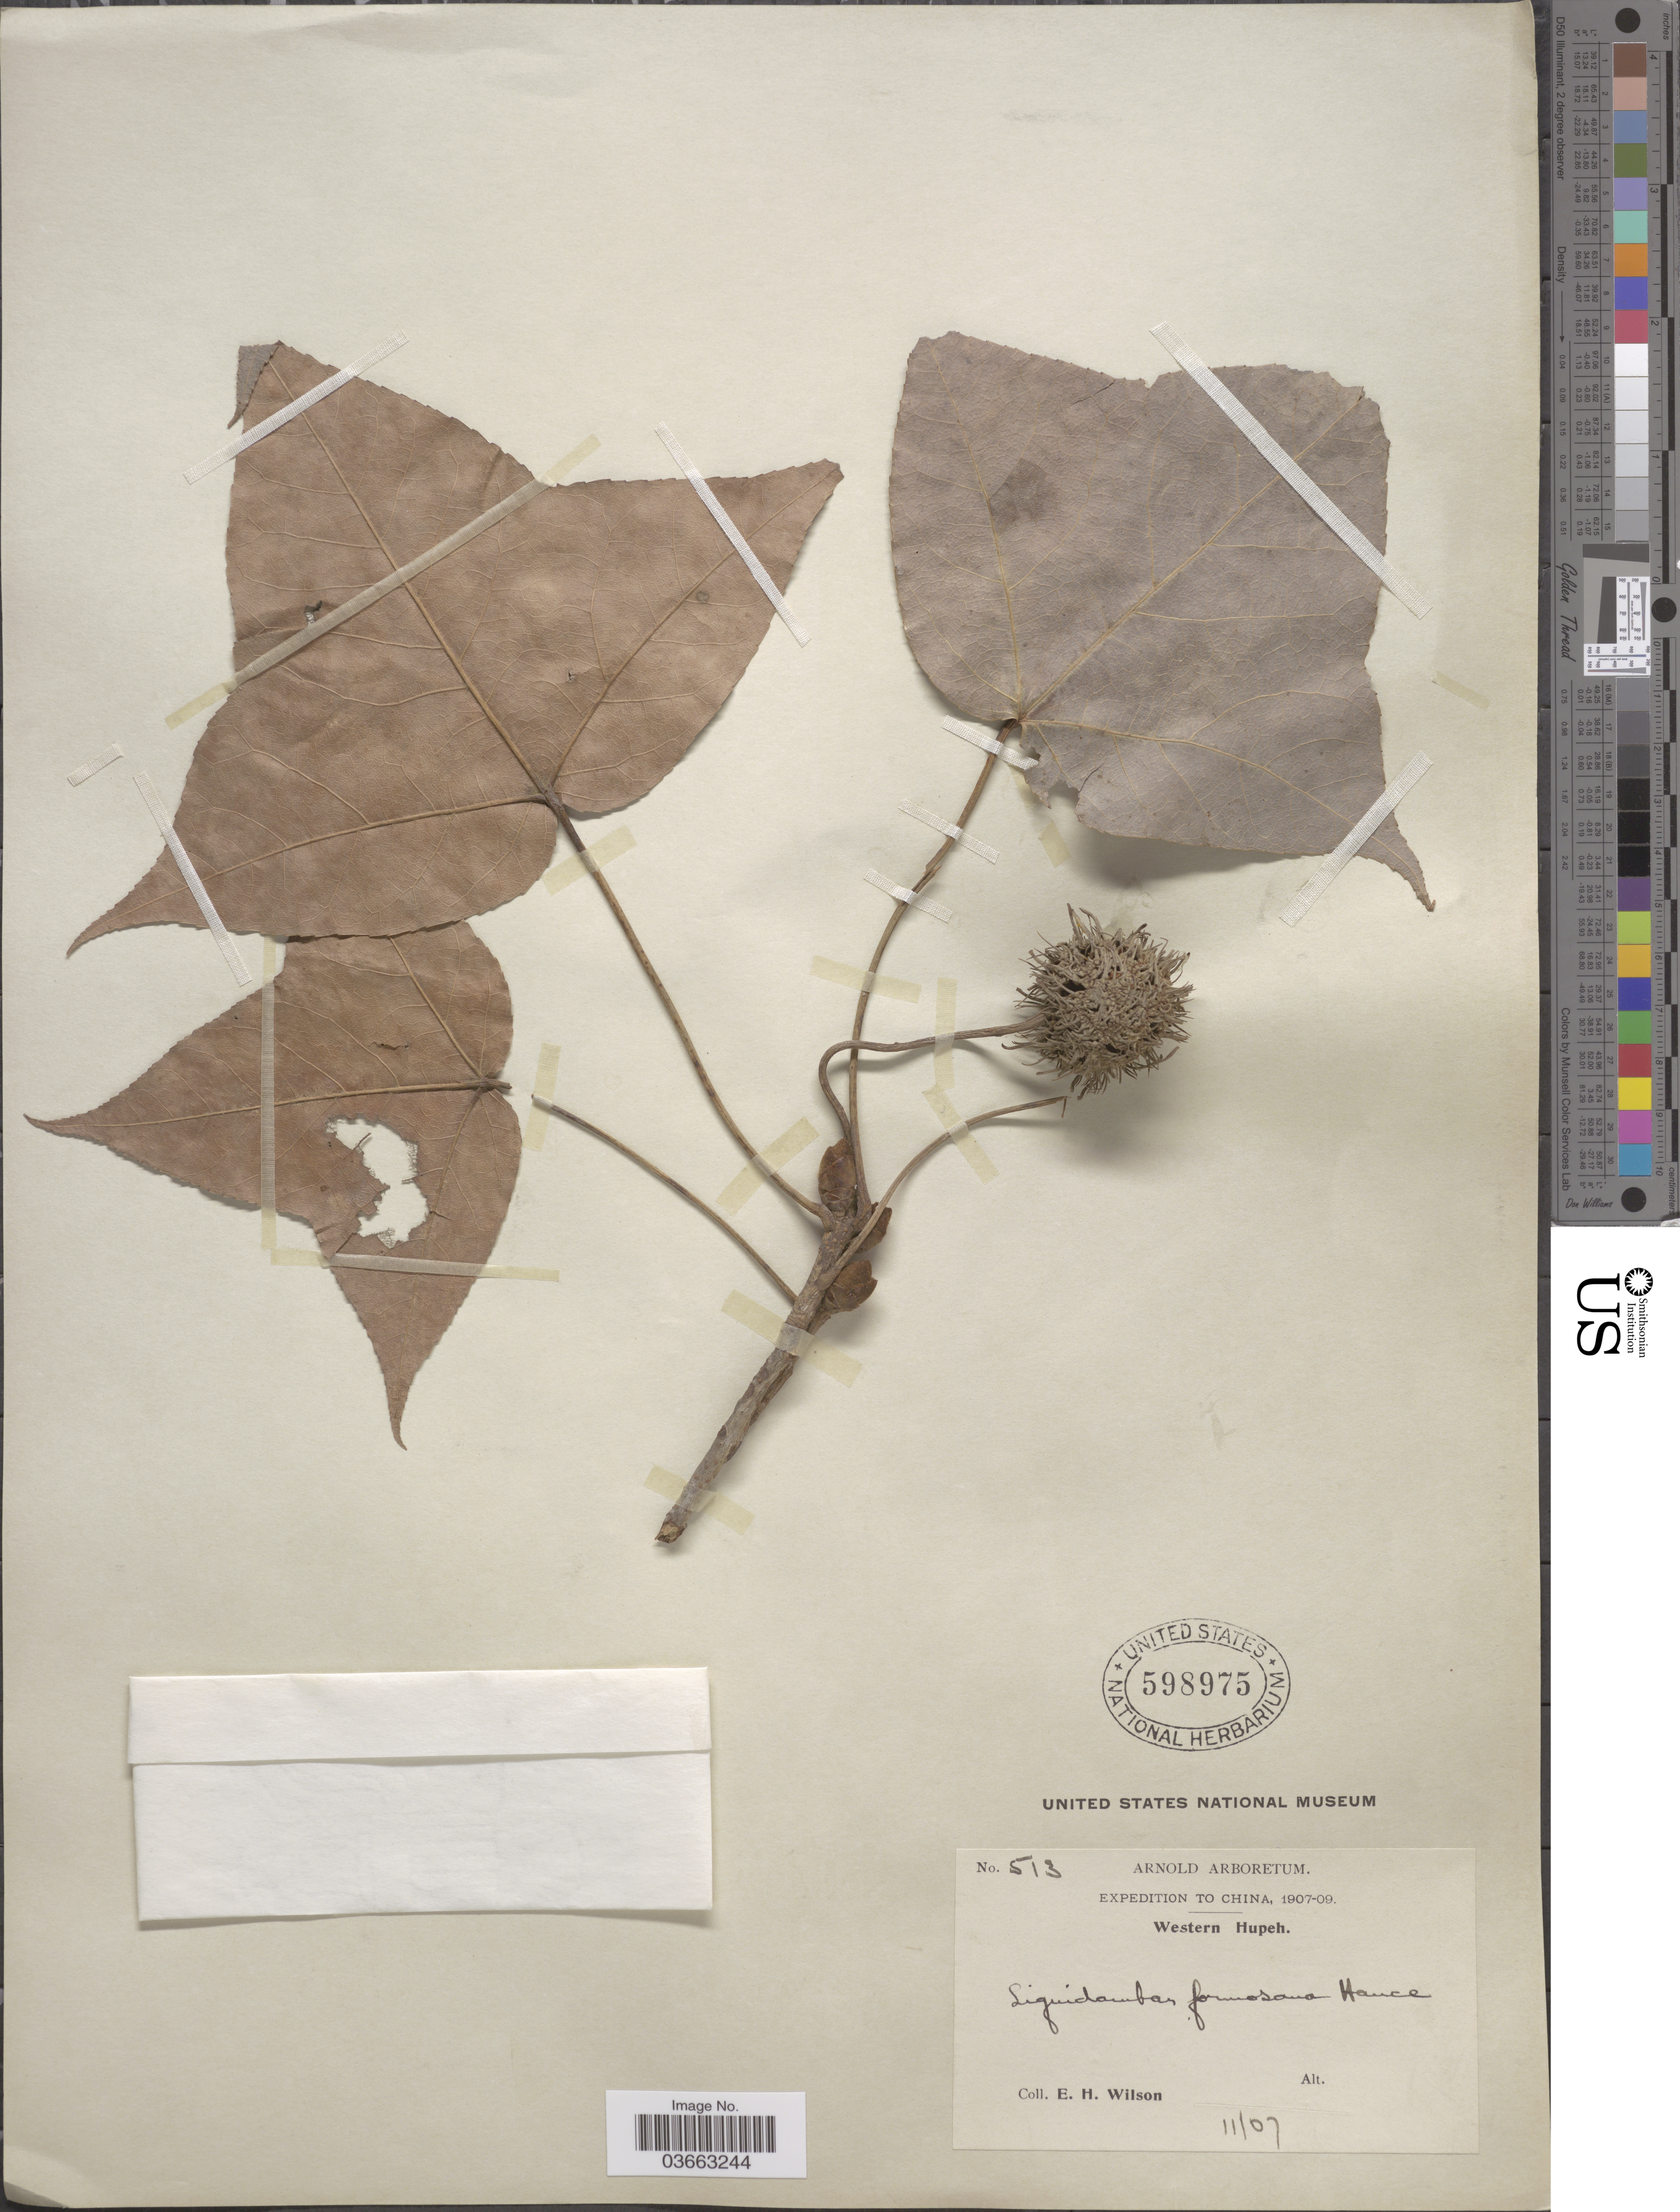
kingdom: Plantae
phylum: Tracheophyta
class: Magnoliopsida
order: Saxifragales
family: Altingiaceae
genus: Liquidambar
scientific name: Liquidambar formosana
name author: Hance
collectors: E. Wilson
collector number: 513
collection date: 1907-11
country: China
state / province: Hubei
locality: Western Hupeh.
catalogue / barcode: US 598975